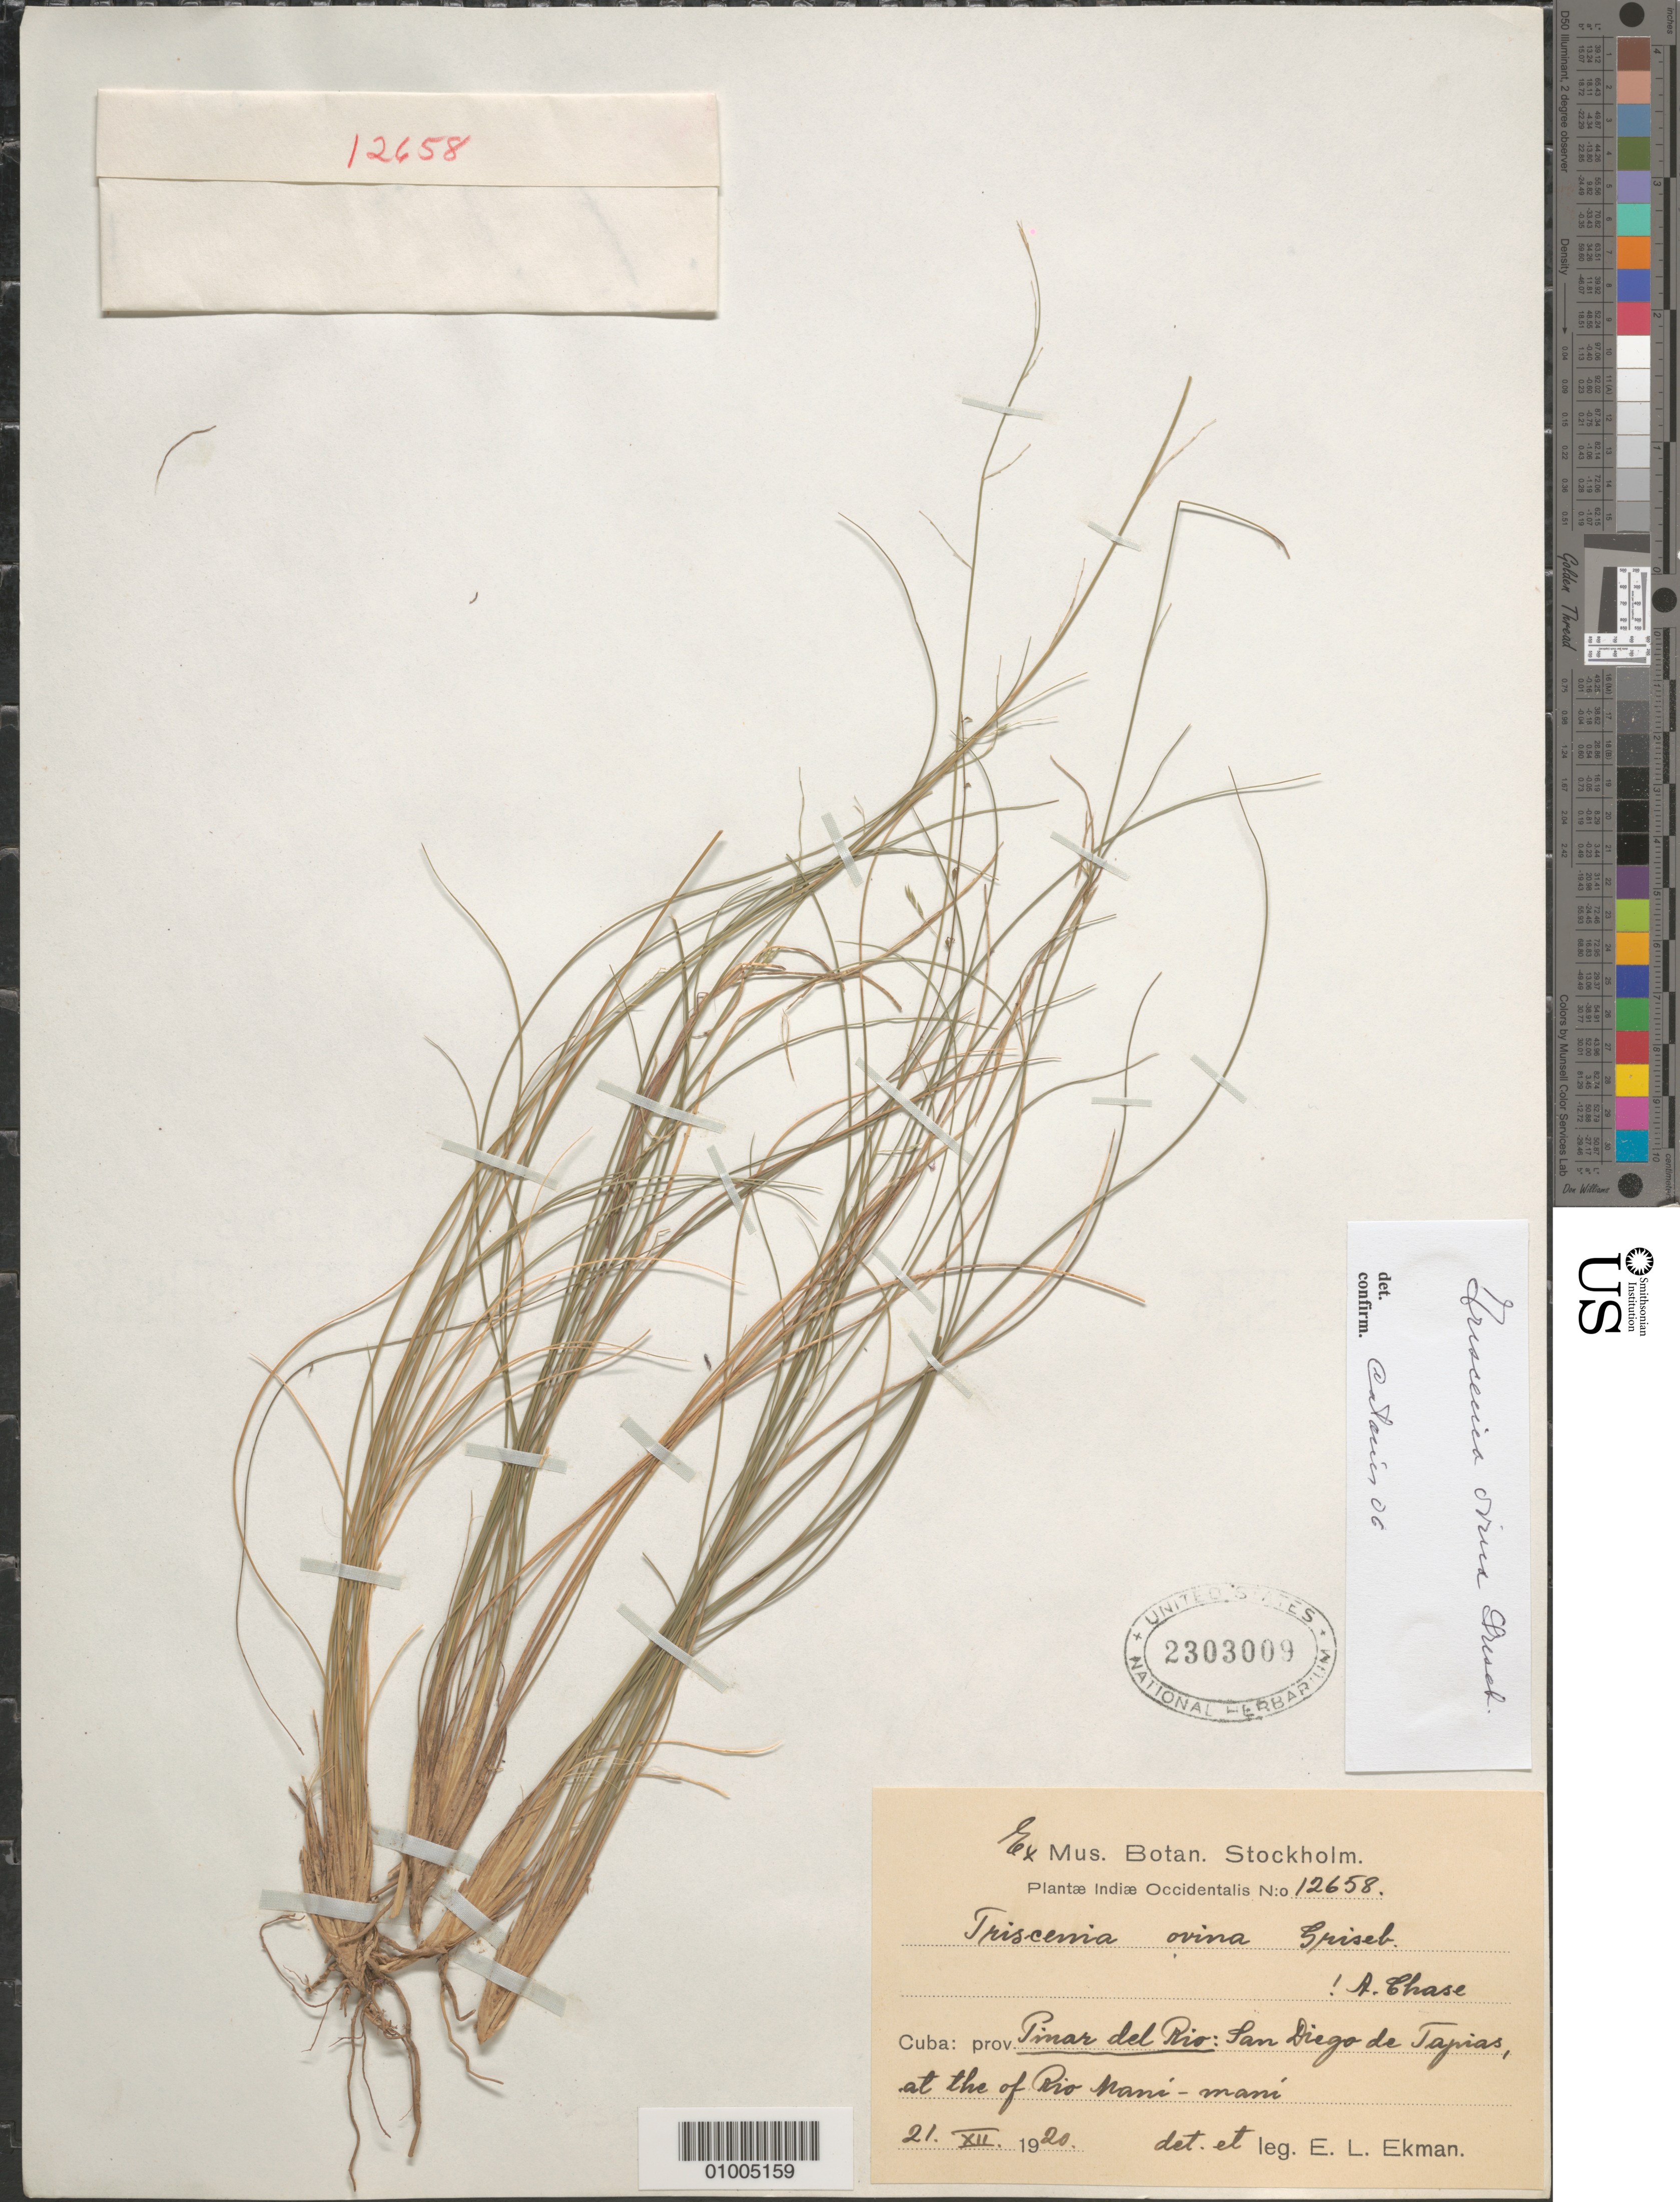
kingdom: Plantae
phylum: Tracheophyta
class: Liliopsida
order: Poales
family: Poaceae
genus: Triscenia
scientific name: Triscenia ovina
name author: Griseb.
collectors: E. L. Ekman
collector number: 12658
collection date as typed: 21 Dec 1920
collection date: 1920-12-21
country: Cuba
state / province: Pinar del Rio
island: Cuba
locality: San Diego de Tapias, at the of Rio Mami-mami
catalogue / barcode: US 2303009